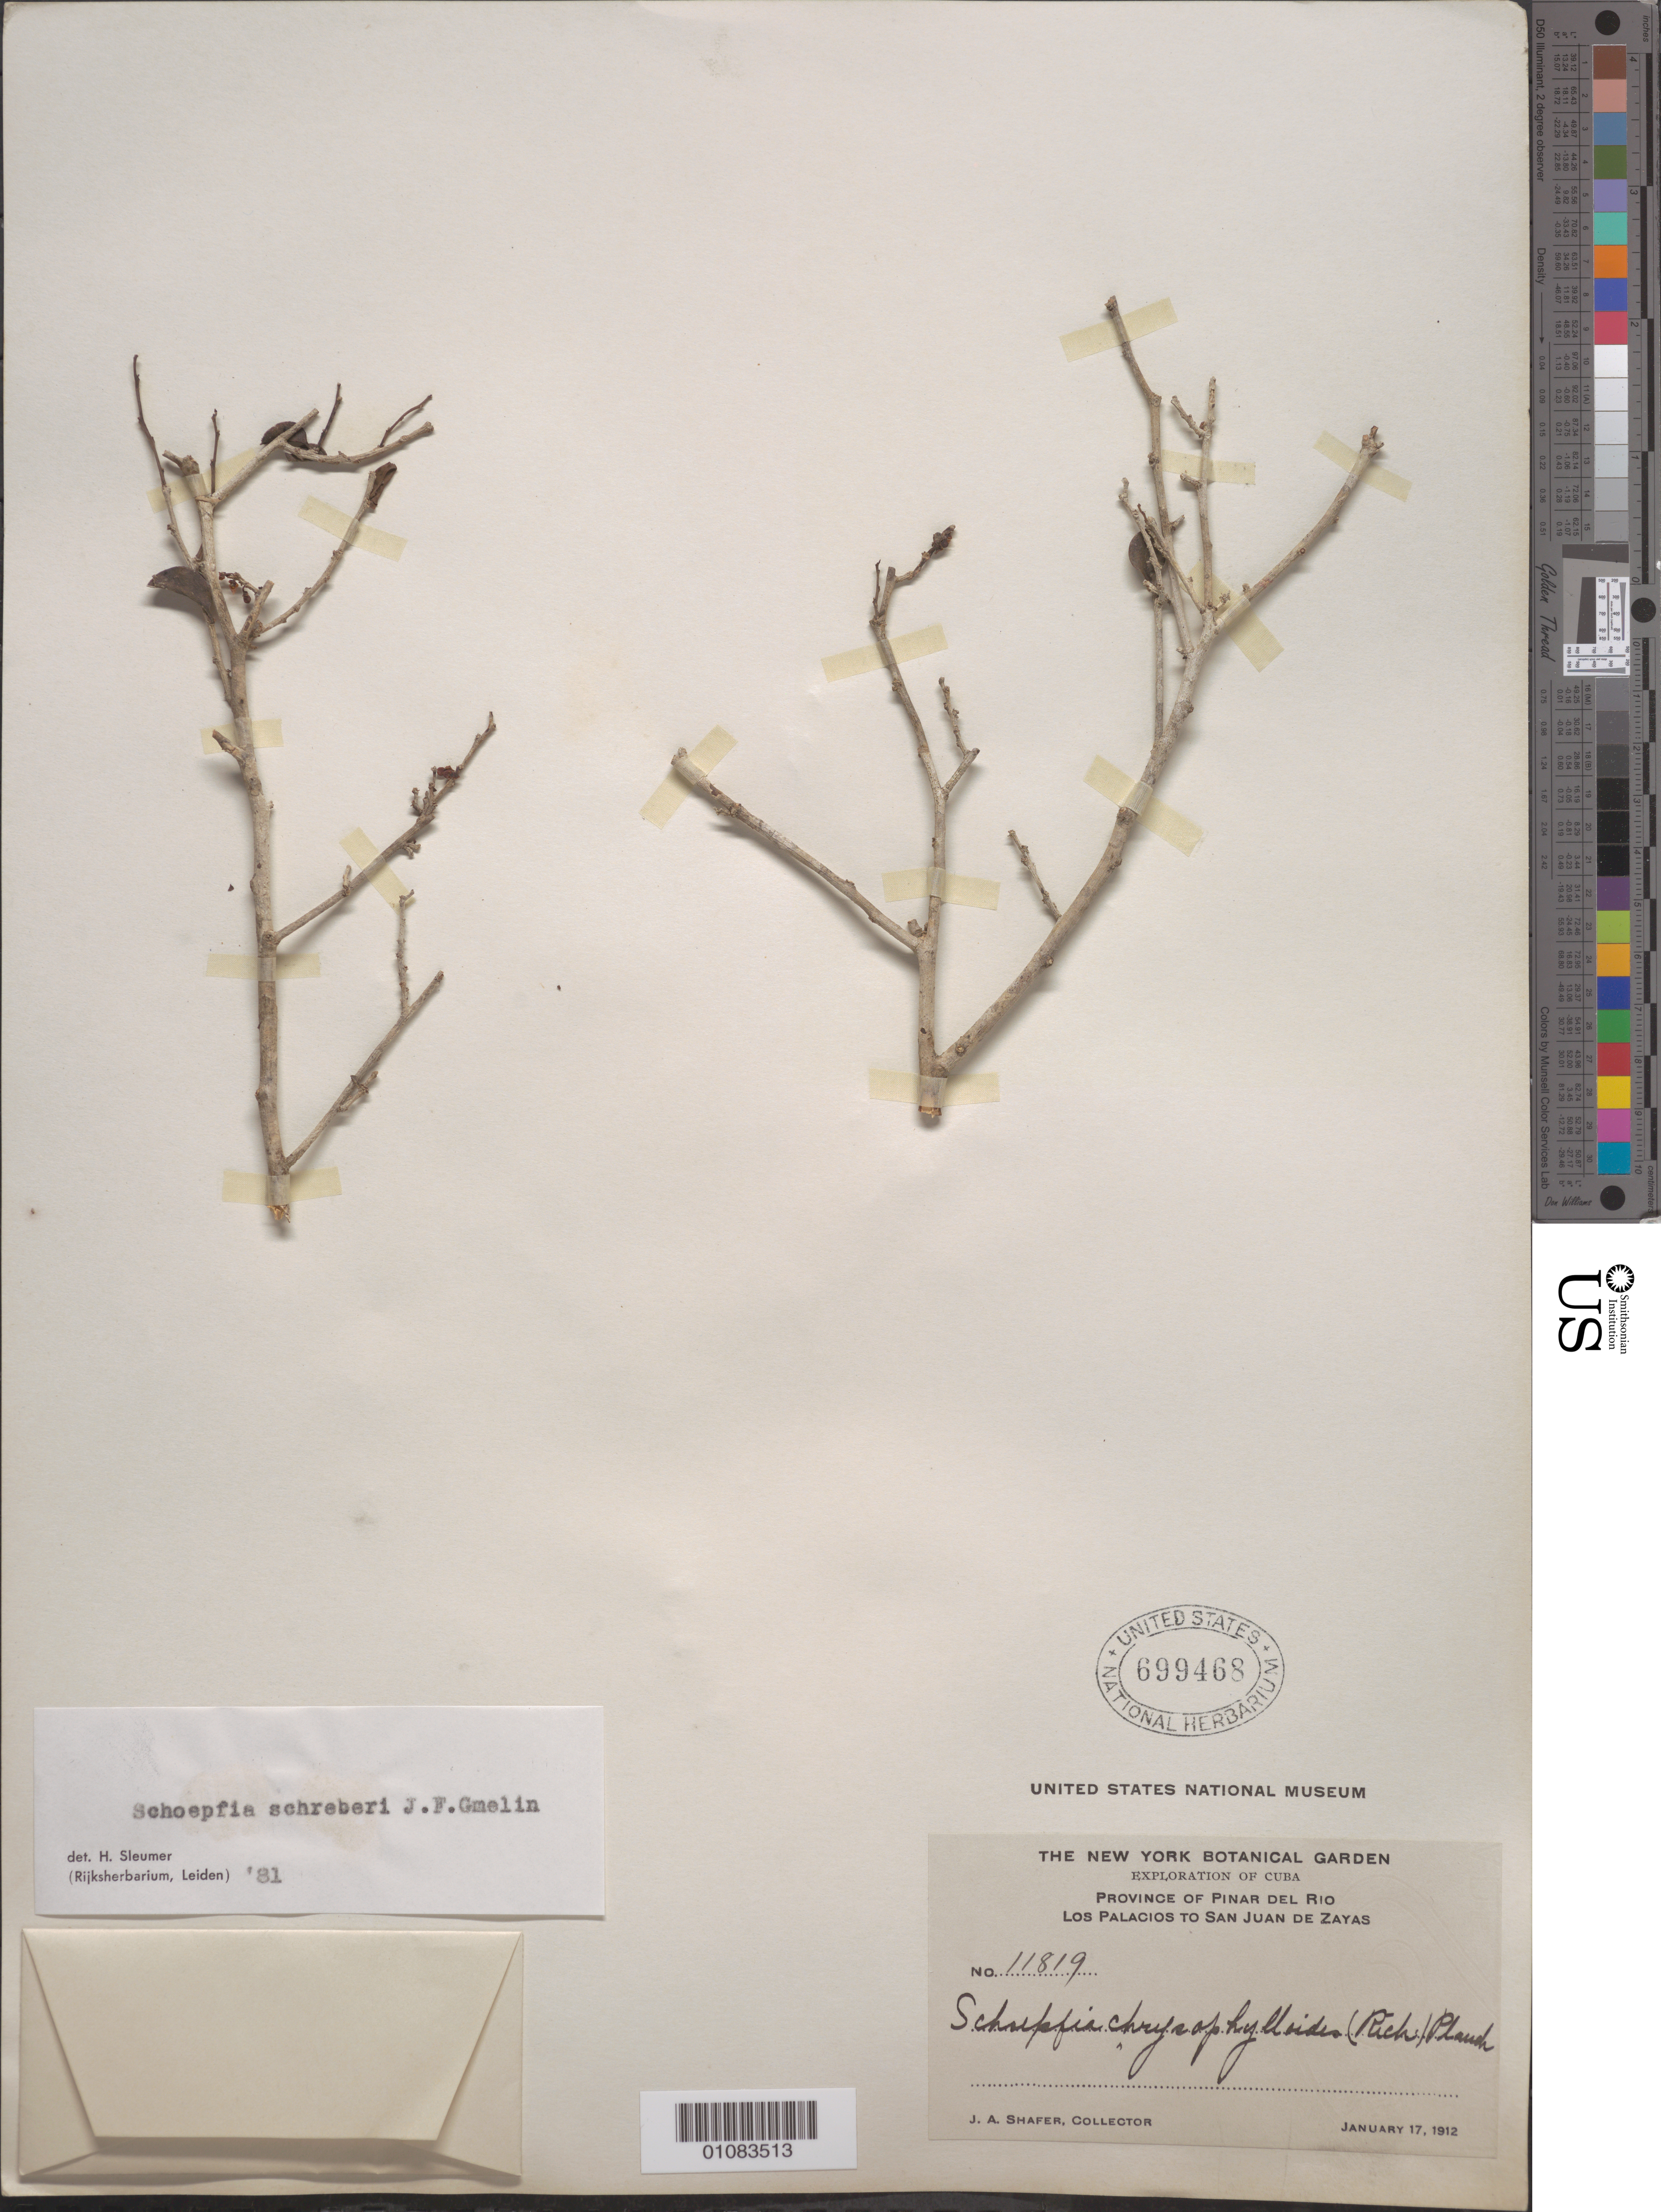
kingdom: Plantae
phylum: Tracheophyta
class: Magnoliopsida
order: Santalales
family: Schoepfiaceae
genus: Schoepfia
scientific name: Schoepfia schreberi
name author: J.F. Gmel.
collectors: J. A. Shafer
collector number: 11819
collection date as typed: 17 Jan 1912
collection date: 1912-01-17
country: Cuba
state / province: Pinar del Rio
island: Cuba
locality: Los Palacios to San Juan de Zayas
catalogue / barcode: US 699468